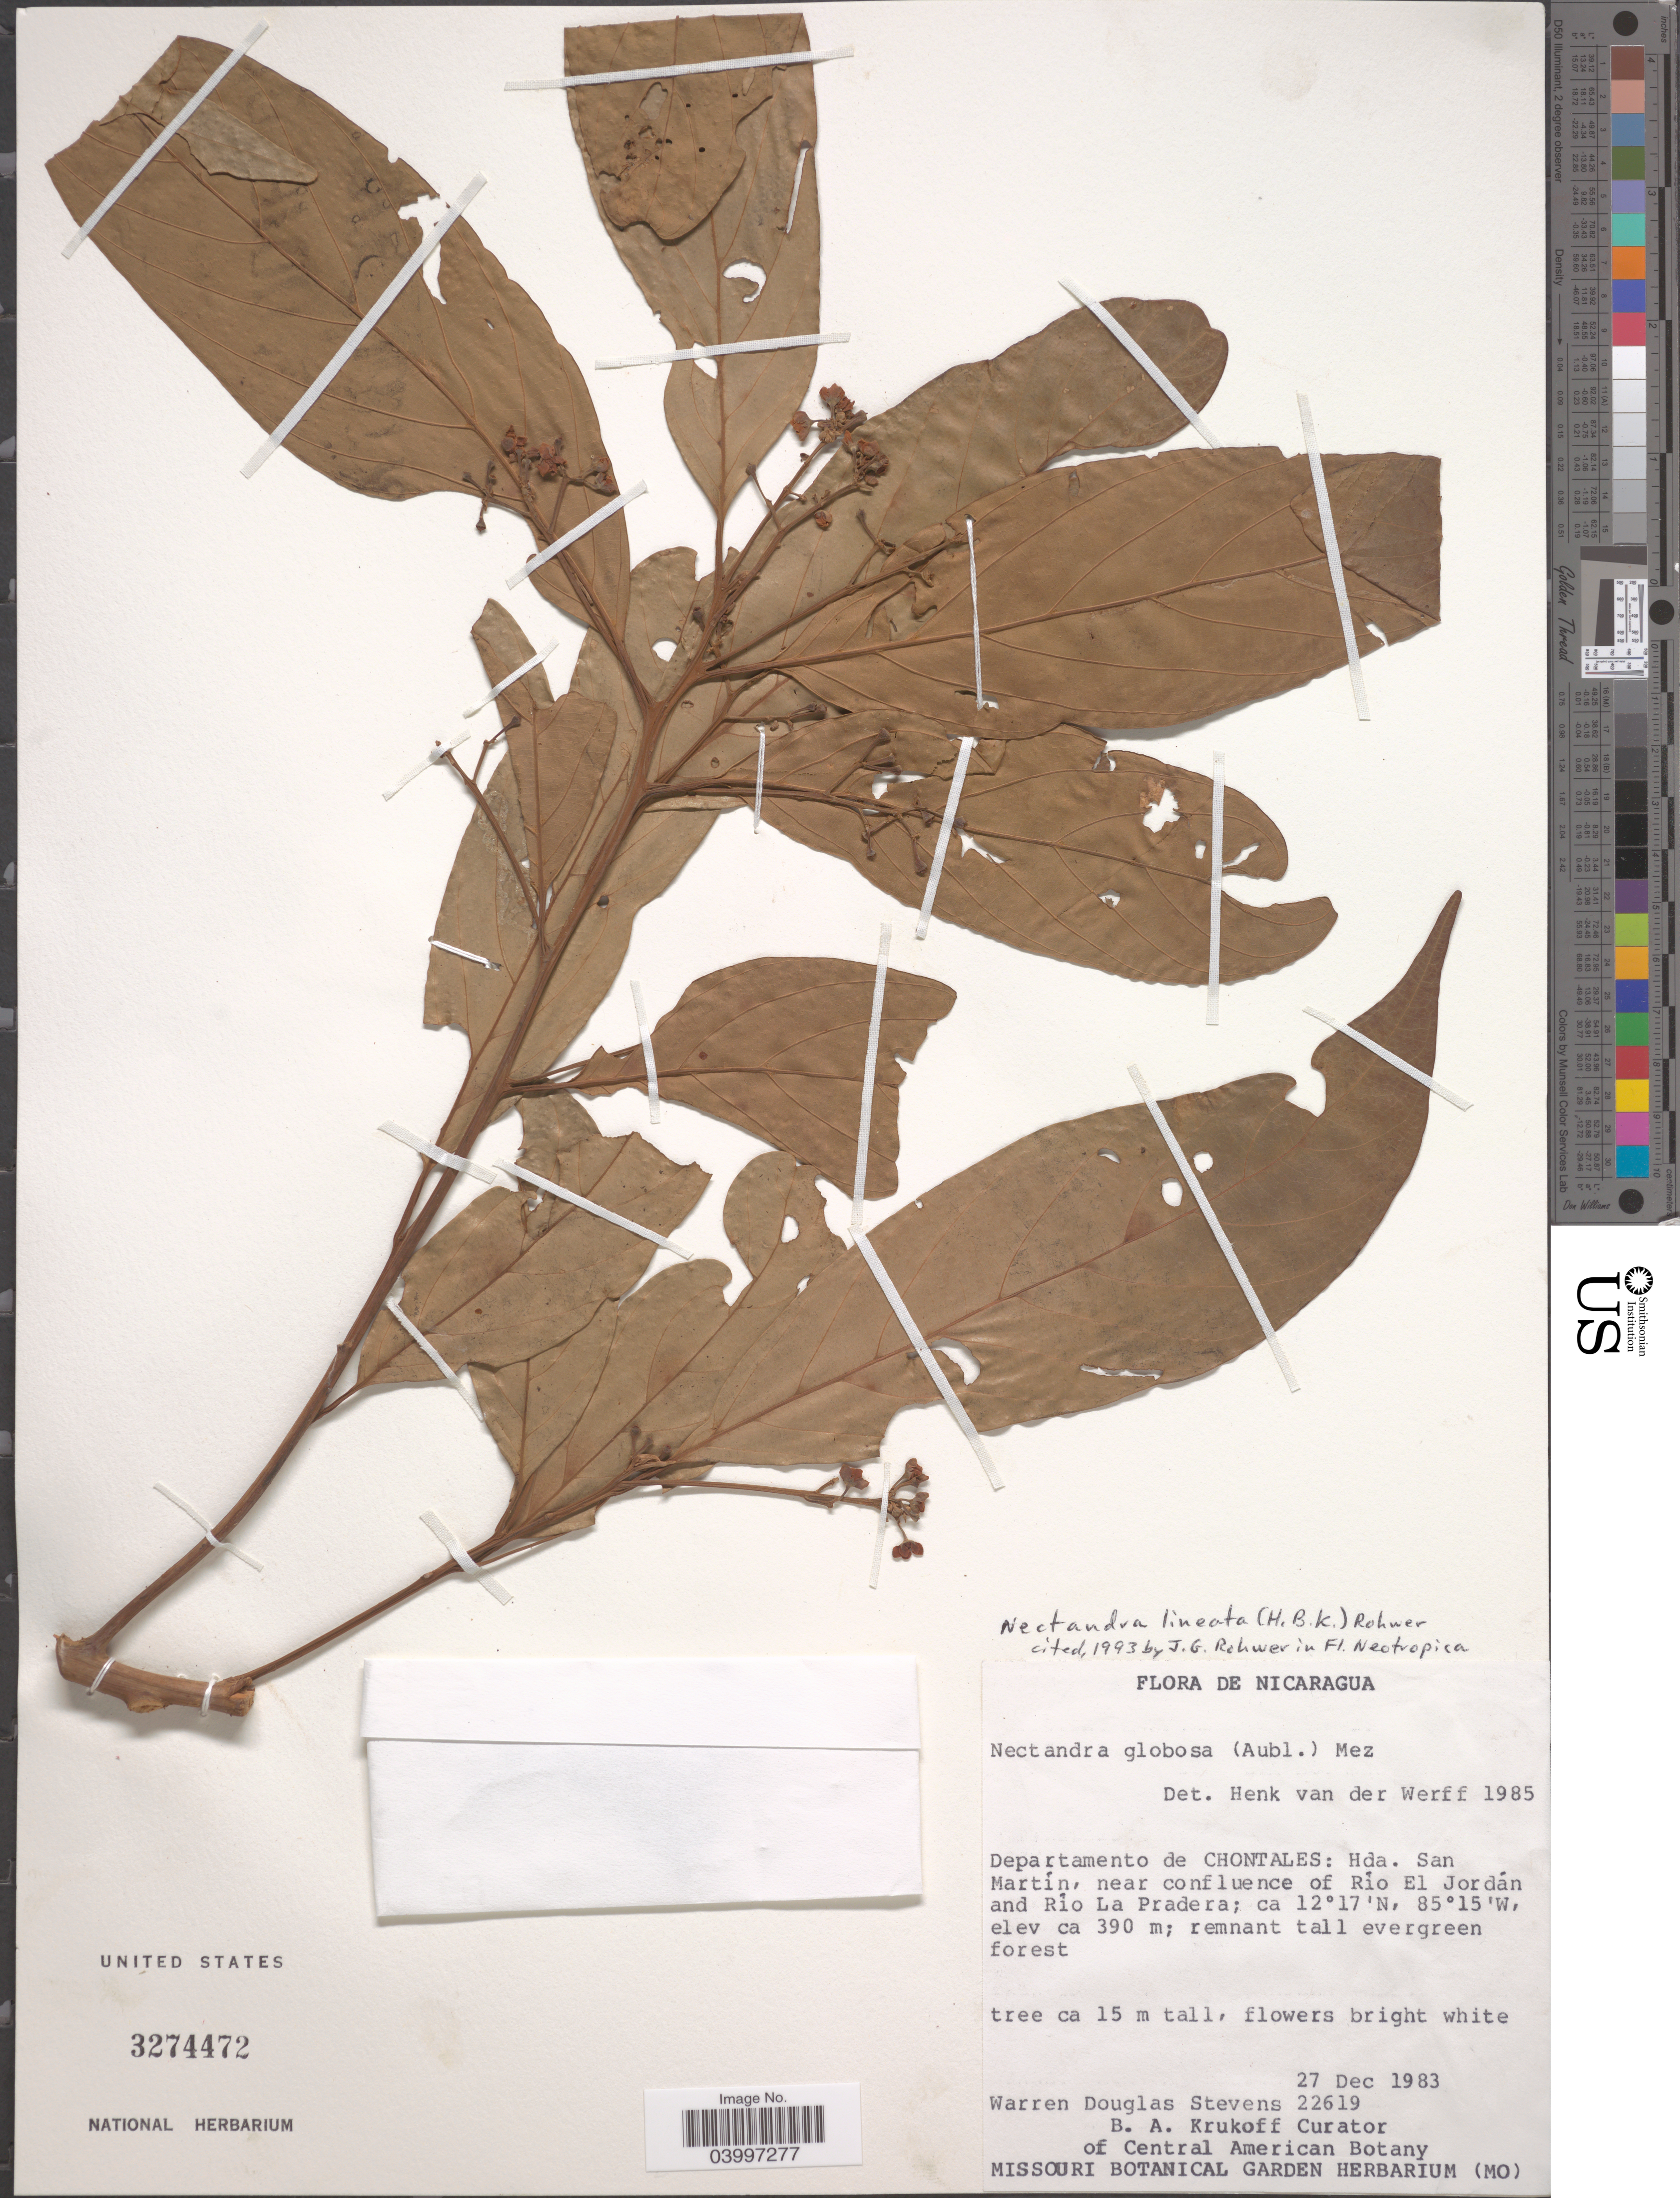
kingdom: Plantae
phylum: Tracheophyta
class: Magnoliopsida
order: Laurales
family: Lauraceae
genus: Nectandra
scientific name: Nectandra lineata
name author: (Kunth) Rohwer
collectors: W. D. Stevens & B. A. Krukoff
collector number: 22619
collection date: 1983-12-27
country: Nicaragua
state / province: Chontales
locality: Departamento de Chontales: Hda. San Martín, near confluence of Río El Jordán and Río La Pradera.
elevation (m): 390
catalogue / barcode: US 3274472